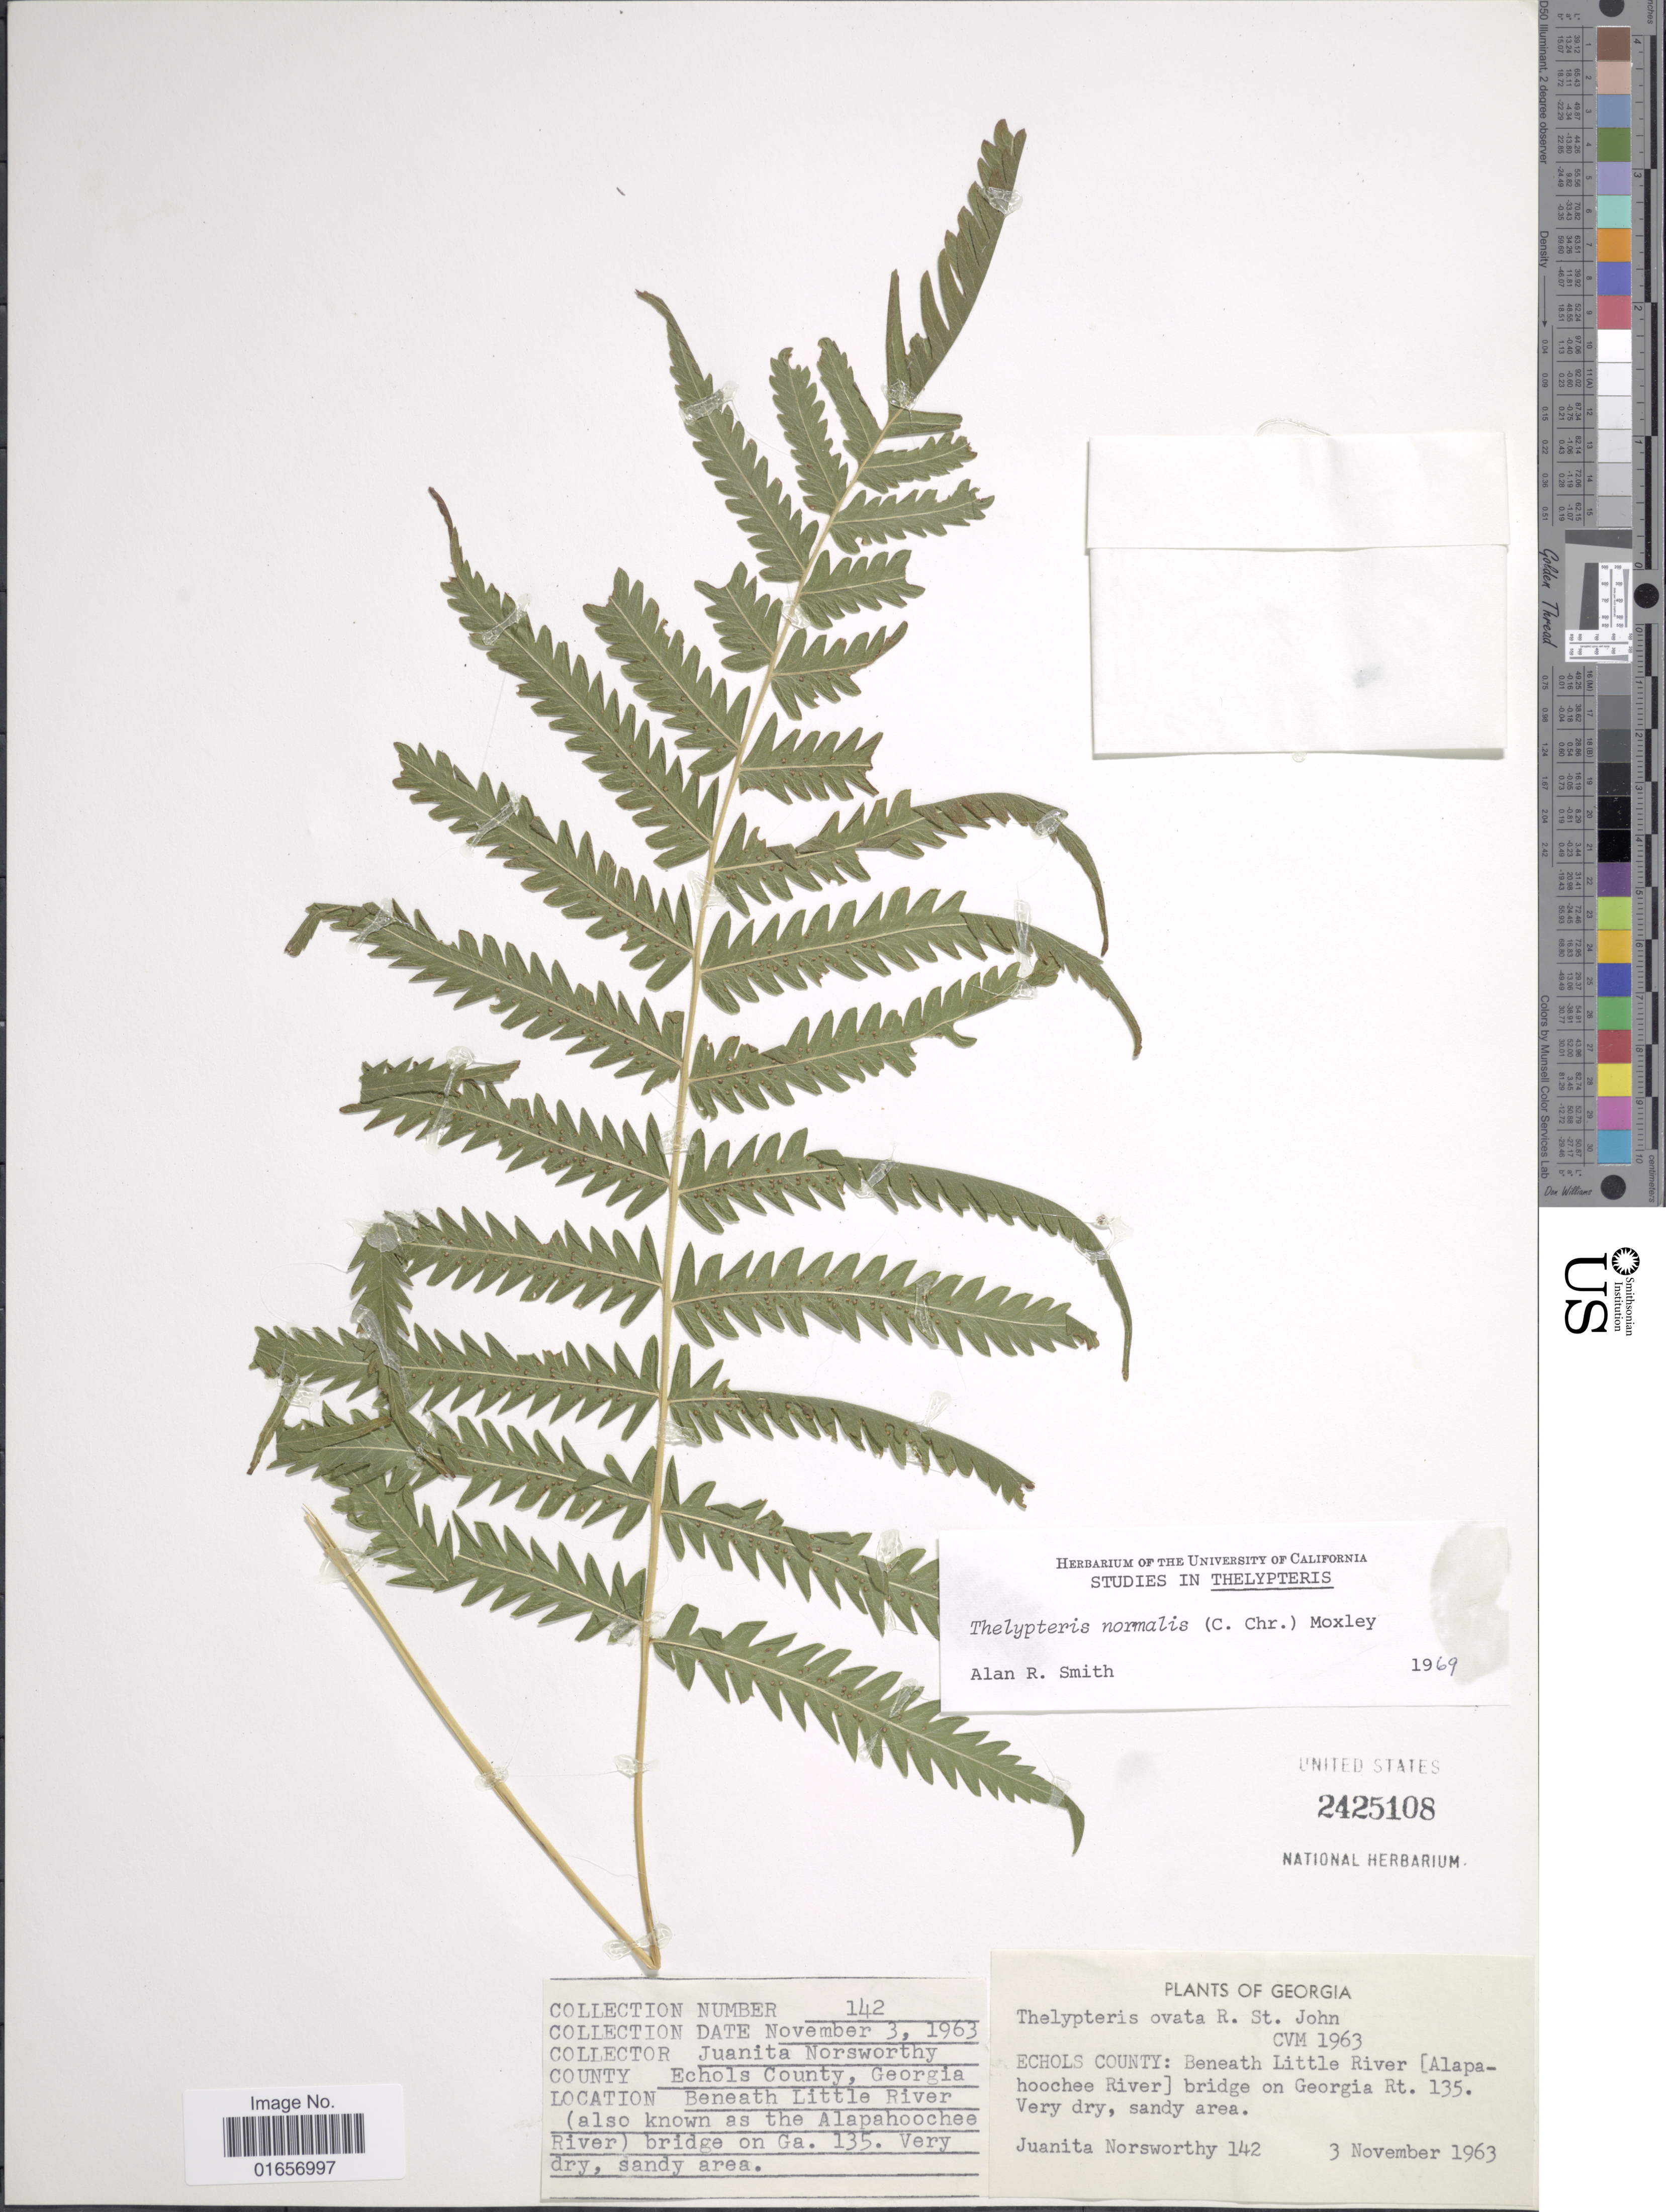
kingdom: Plantae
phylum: Tracheophyta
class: Polypodiopsida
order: Polypodiales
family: Thelypteridaceae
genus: Christella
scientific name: Christella kunthii comb. ined.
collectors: J. Norsworthy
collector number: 142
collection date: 1963-11-03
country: United States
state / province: Georgia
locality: Echols County: Beneath Little River (Alapahoochee River) bridge on Georgia Rt. 135.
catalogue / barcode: US 2425108